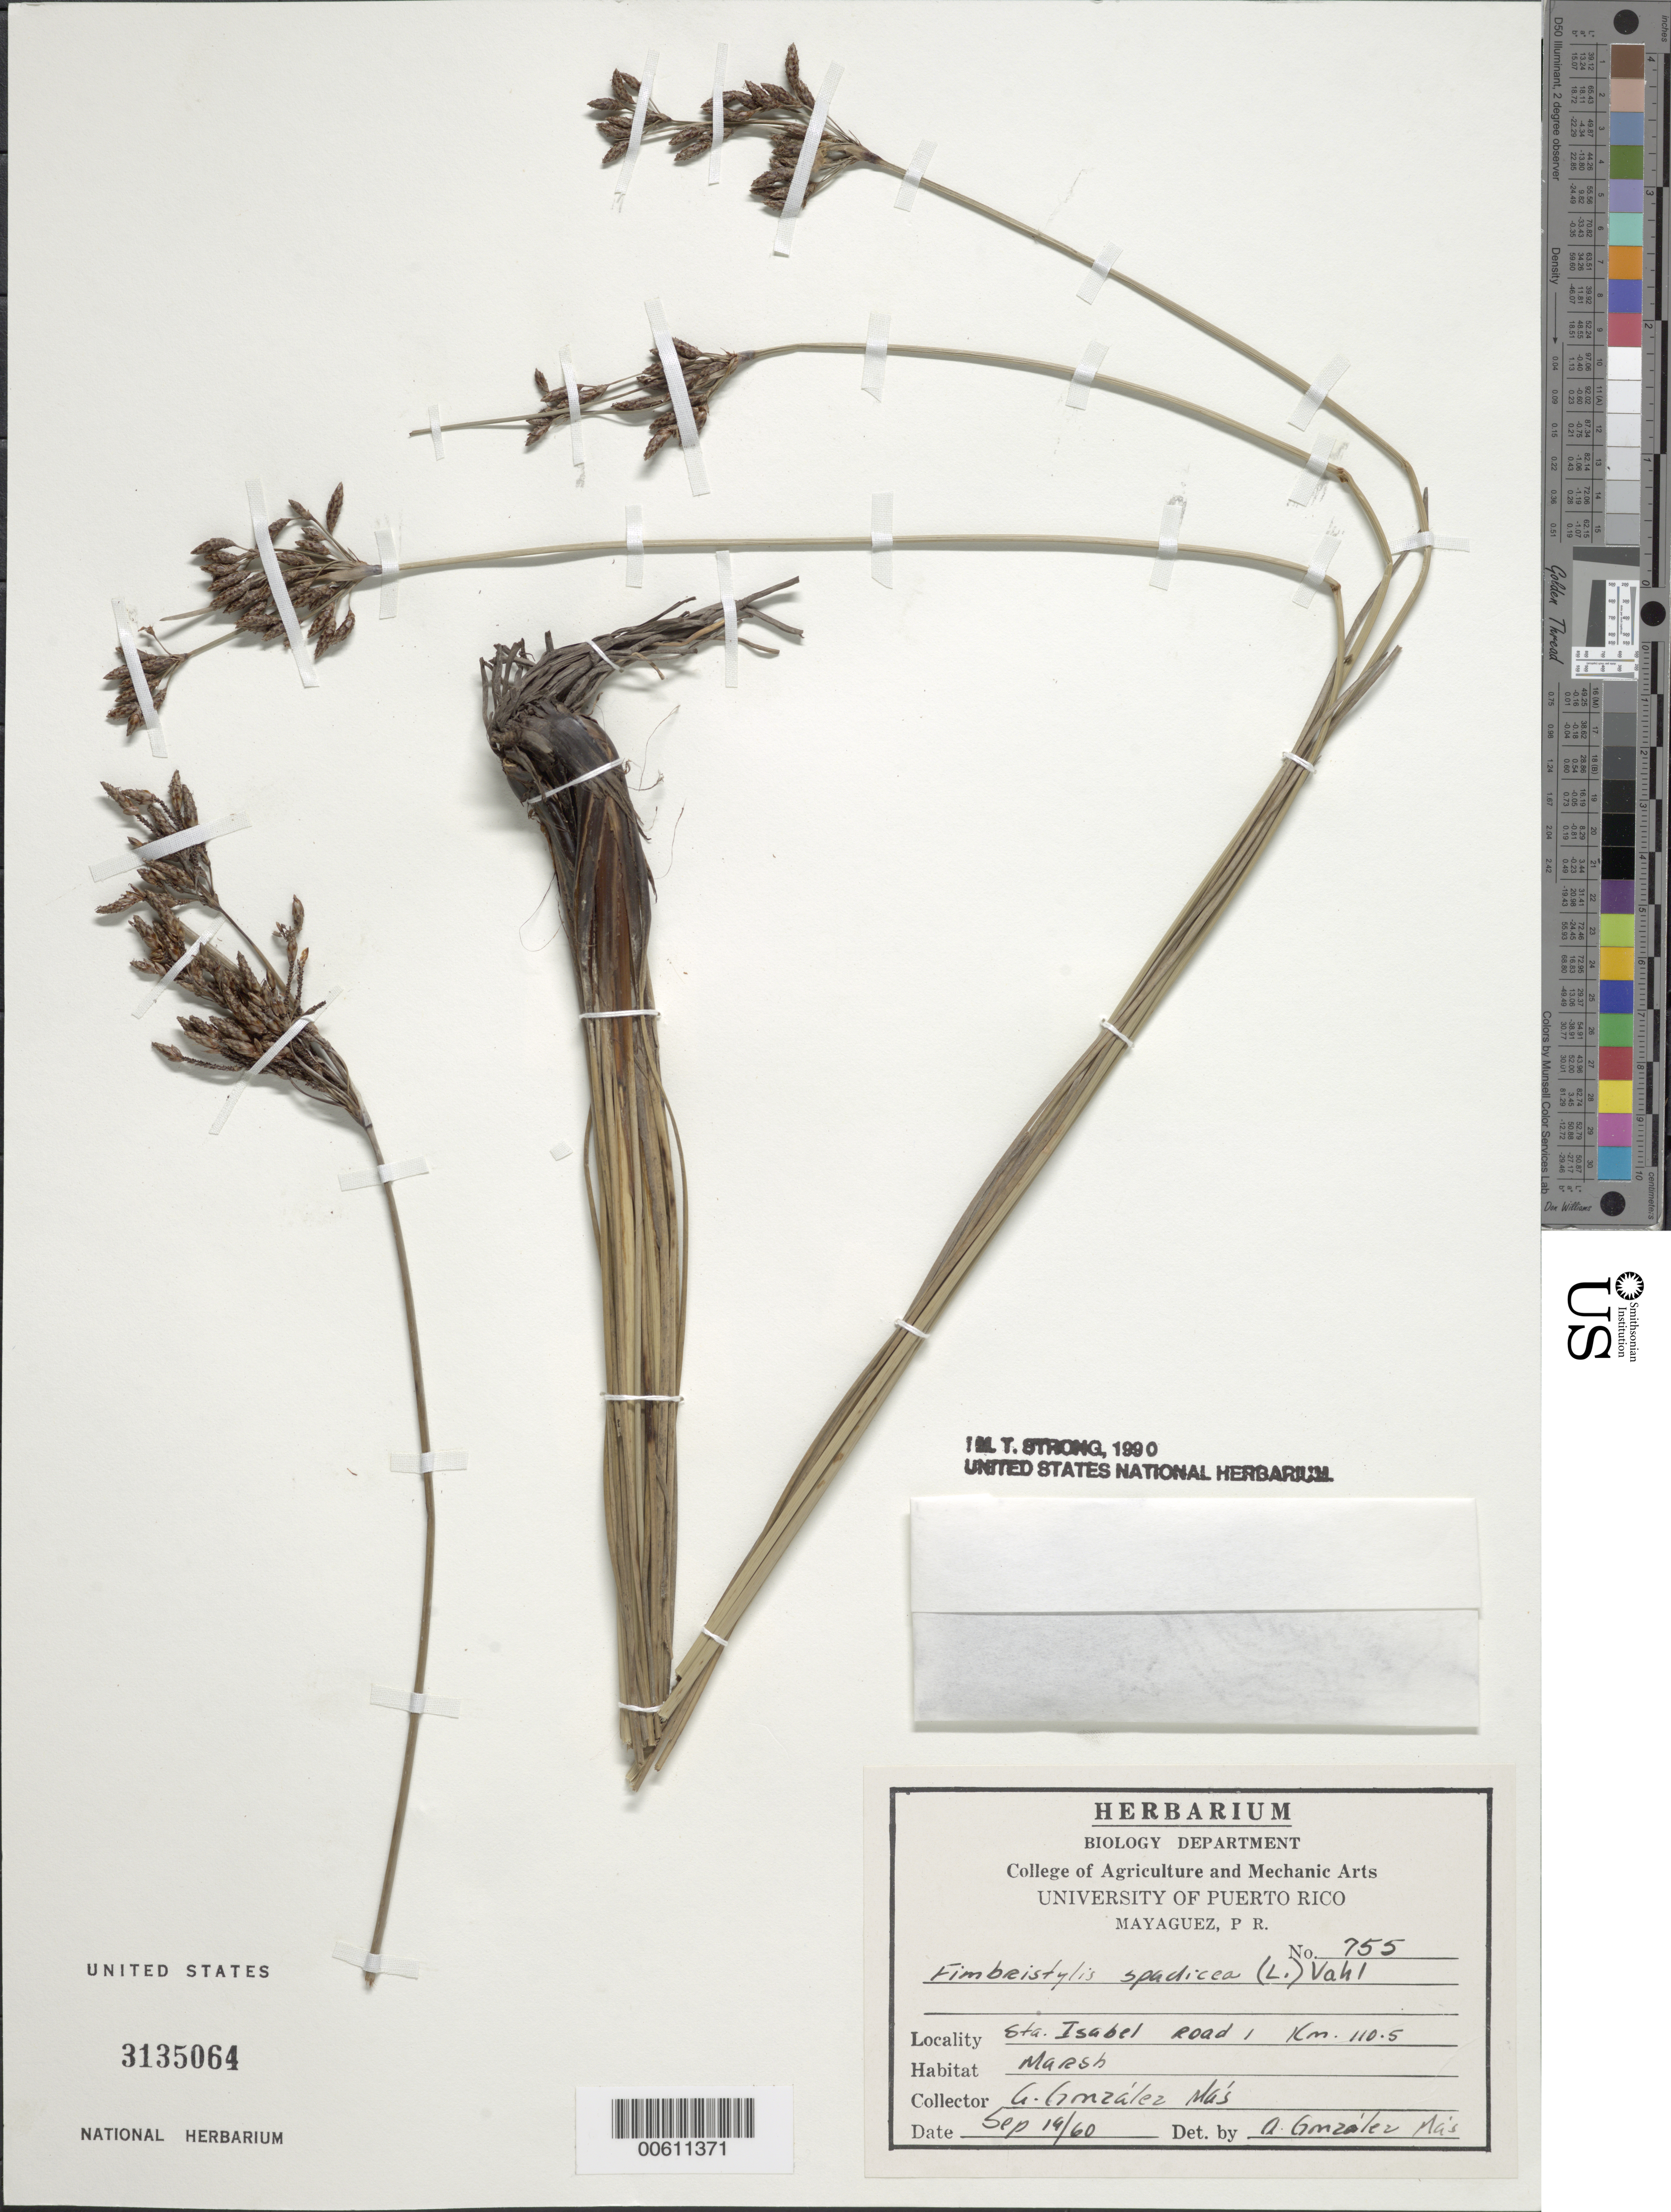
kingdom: Plantae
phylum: Tracheophyta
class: Liliopsida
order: Poales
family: Cyperaceae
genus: Fimbristylis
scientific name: Fimbristylis spadicea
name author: (L.) Vahl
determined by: Strong, M. T., (US), Smithsonian Institution - National Museum of Natural History (UNITED STATES)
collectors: A. González Más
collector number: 755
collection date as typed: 19 Sep 1960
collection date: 1960-09-19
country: Puerto Rico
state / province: Santa Isabel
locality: Sta. Isabel: Rd. 1, km 110.5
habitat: Marsh.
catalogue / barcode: US 3135064